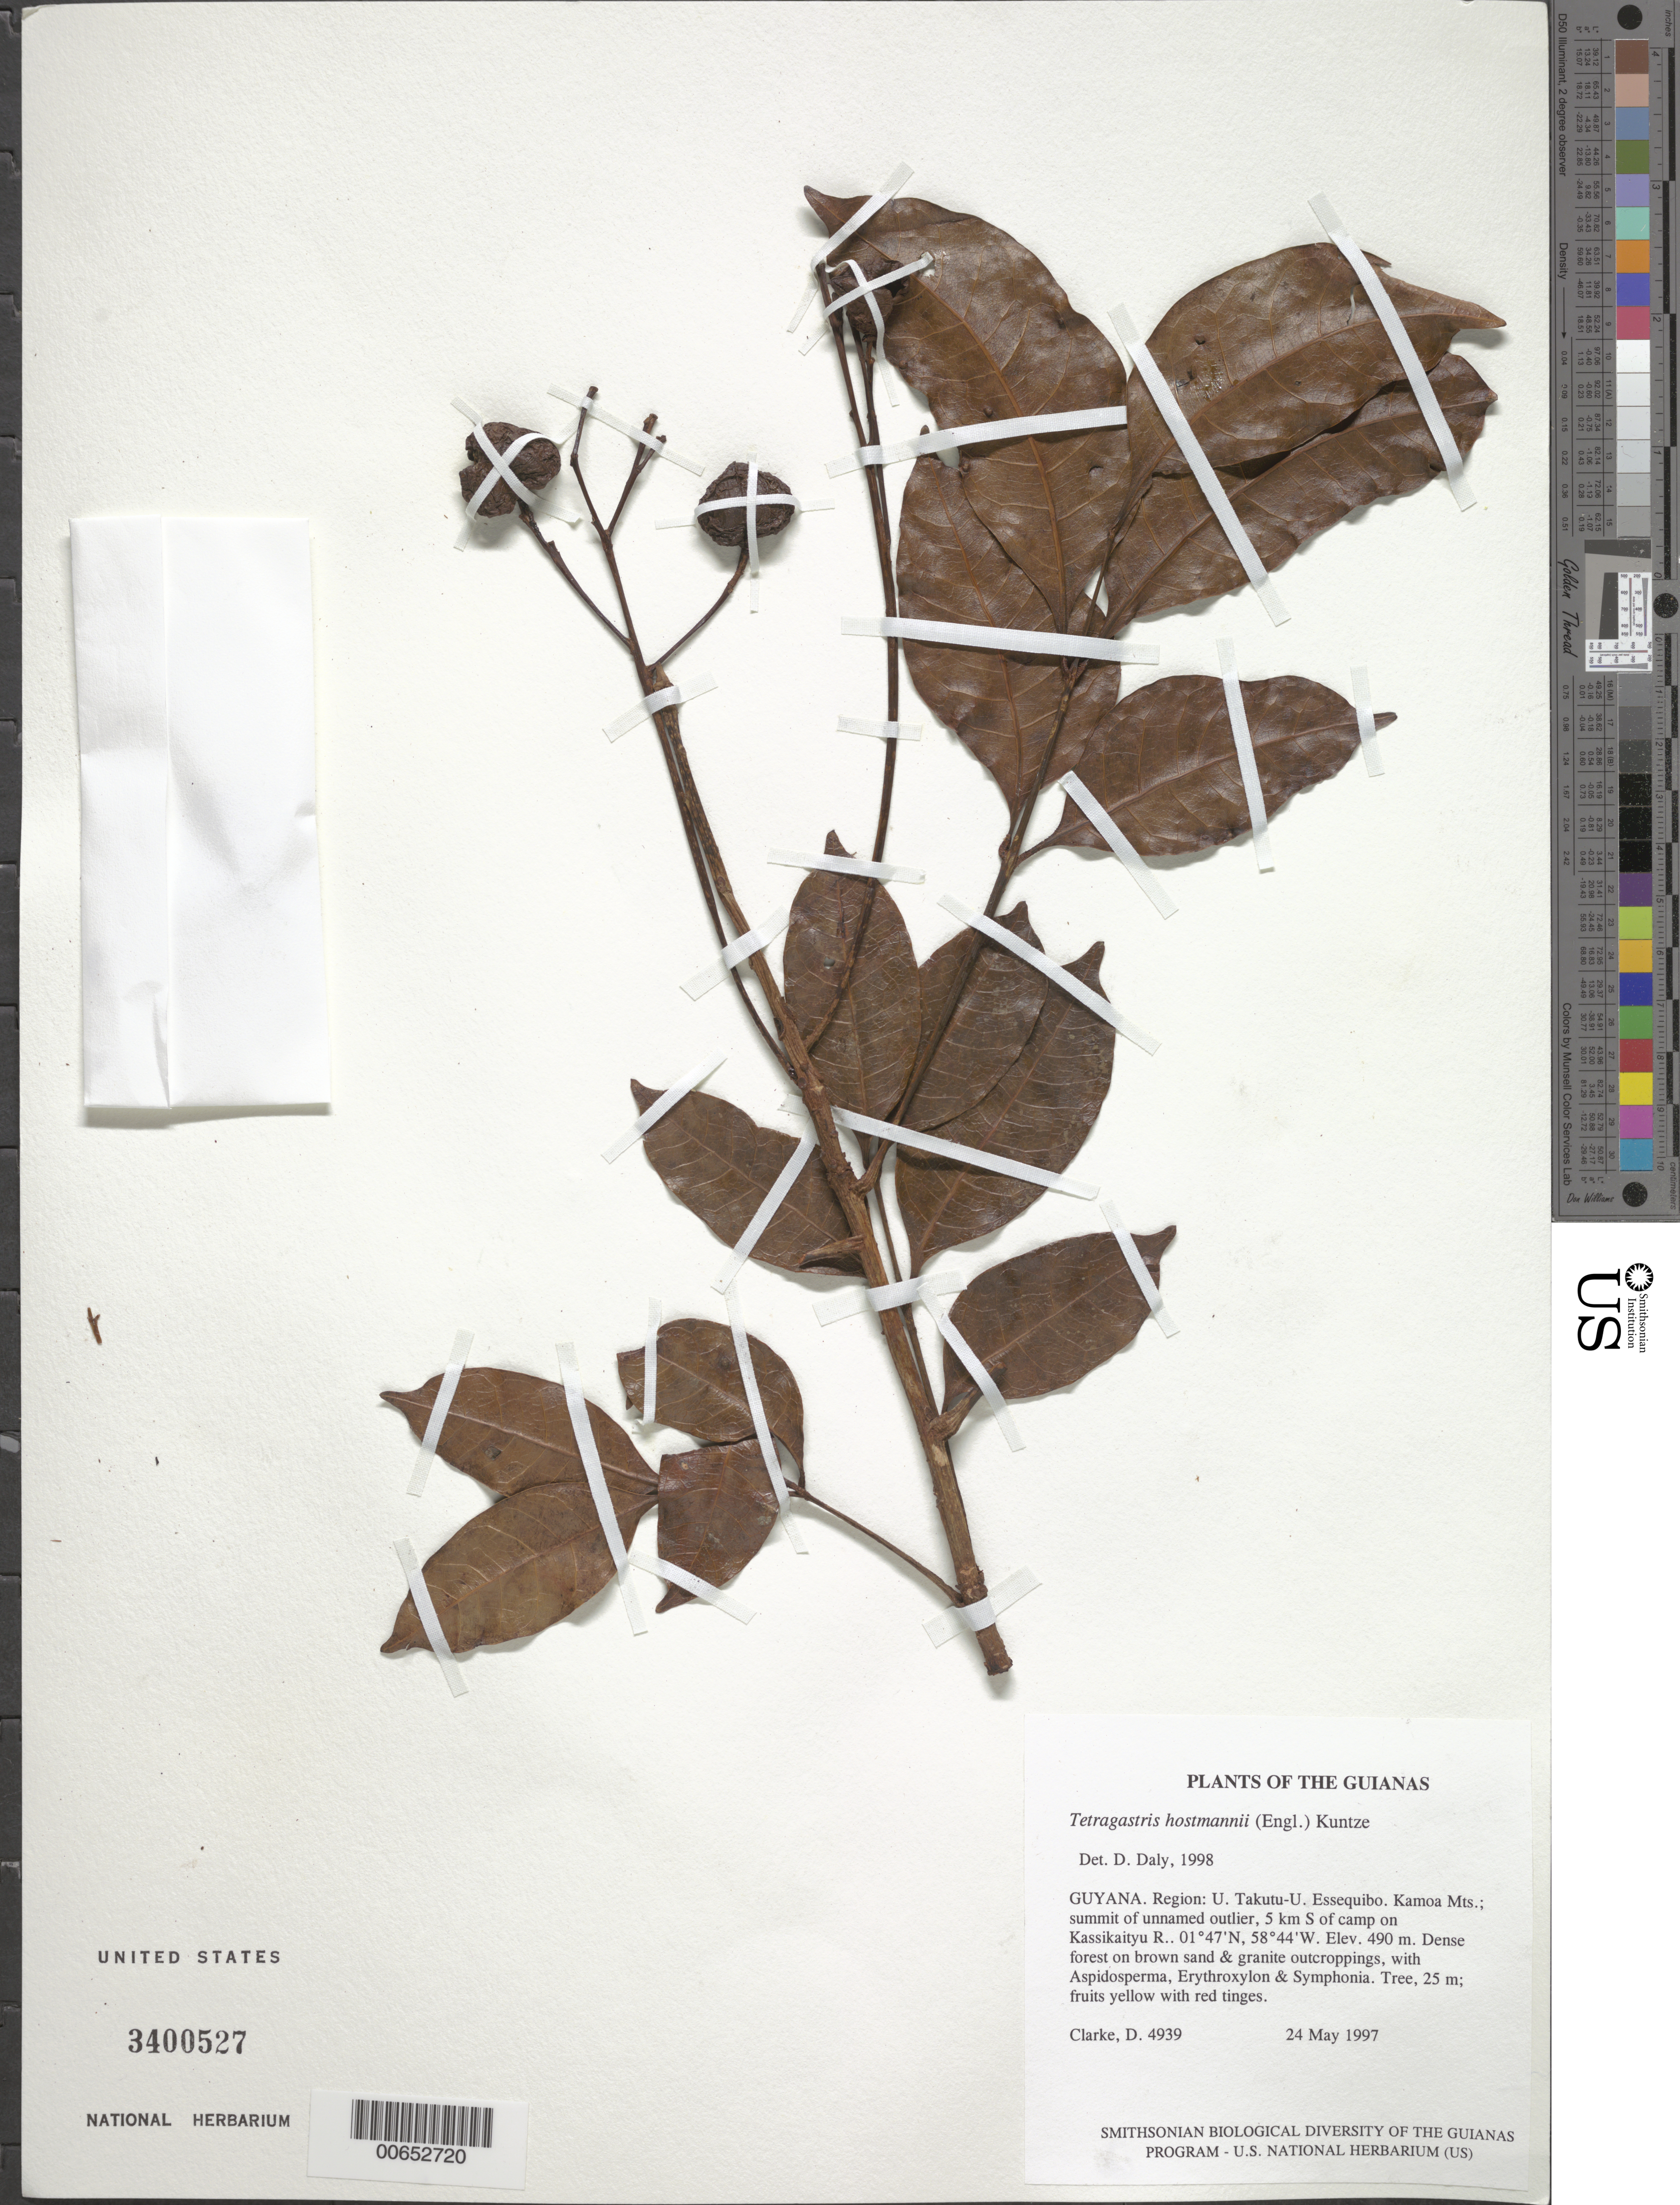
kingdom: Plantae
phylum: Tracheophyta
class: Magnoliopsida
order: Sapindales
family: Burseraceae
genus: Protium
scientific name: Protium surinamense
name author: Byng & Christenh.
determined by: Daly, Douglas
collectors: H. D. Clarke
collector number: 4939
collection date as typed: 24 May 1997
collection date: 1997-05-24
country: Guyana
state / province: U. Takutu-U. Essequibo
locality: Kamoa Mts.; summit of unnamed outlier, 5 km S of camp on Kassikaityu R.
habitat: Dense forest on brown sand & granite outcroppings, with Aspidosperma, Erythroxylum & Symphonia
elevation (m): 490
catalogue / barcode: US 3400527